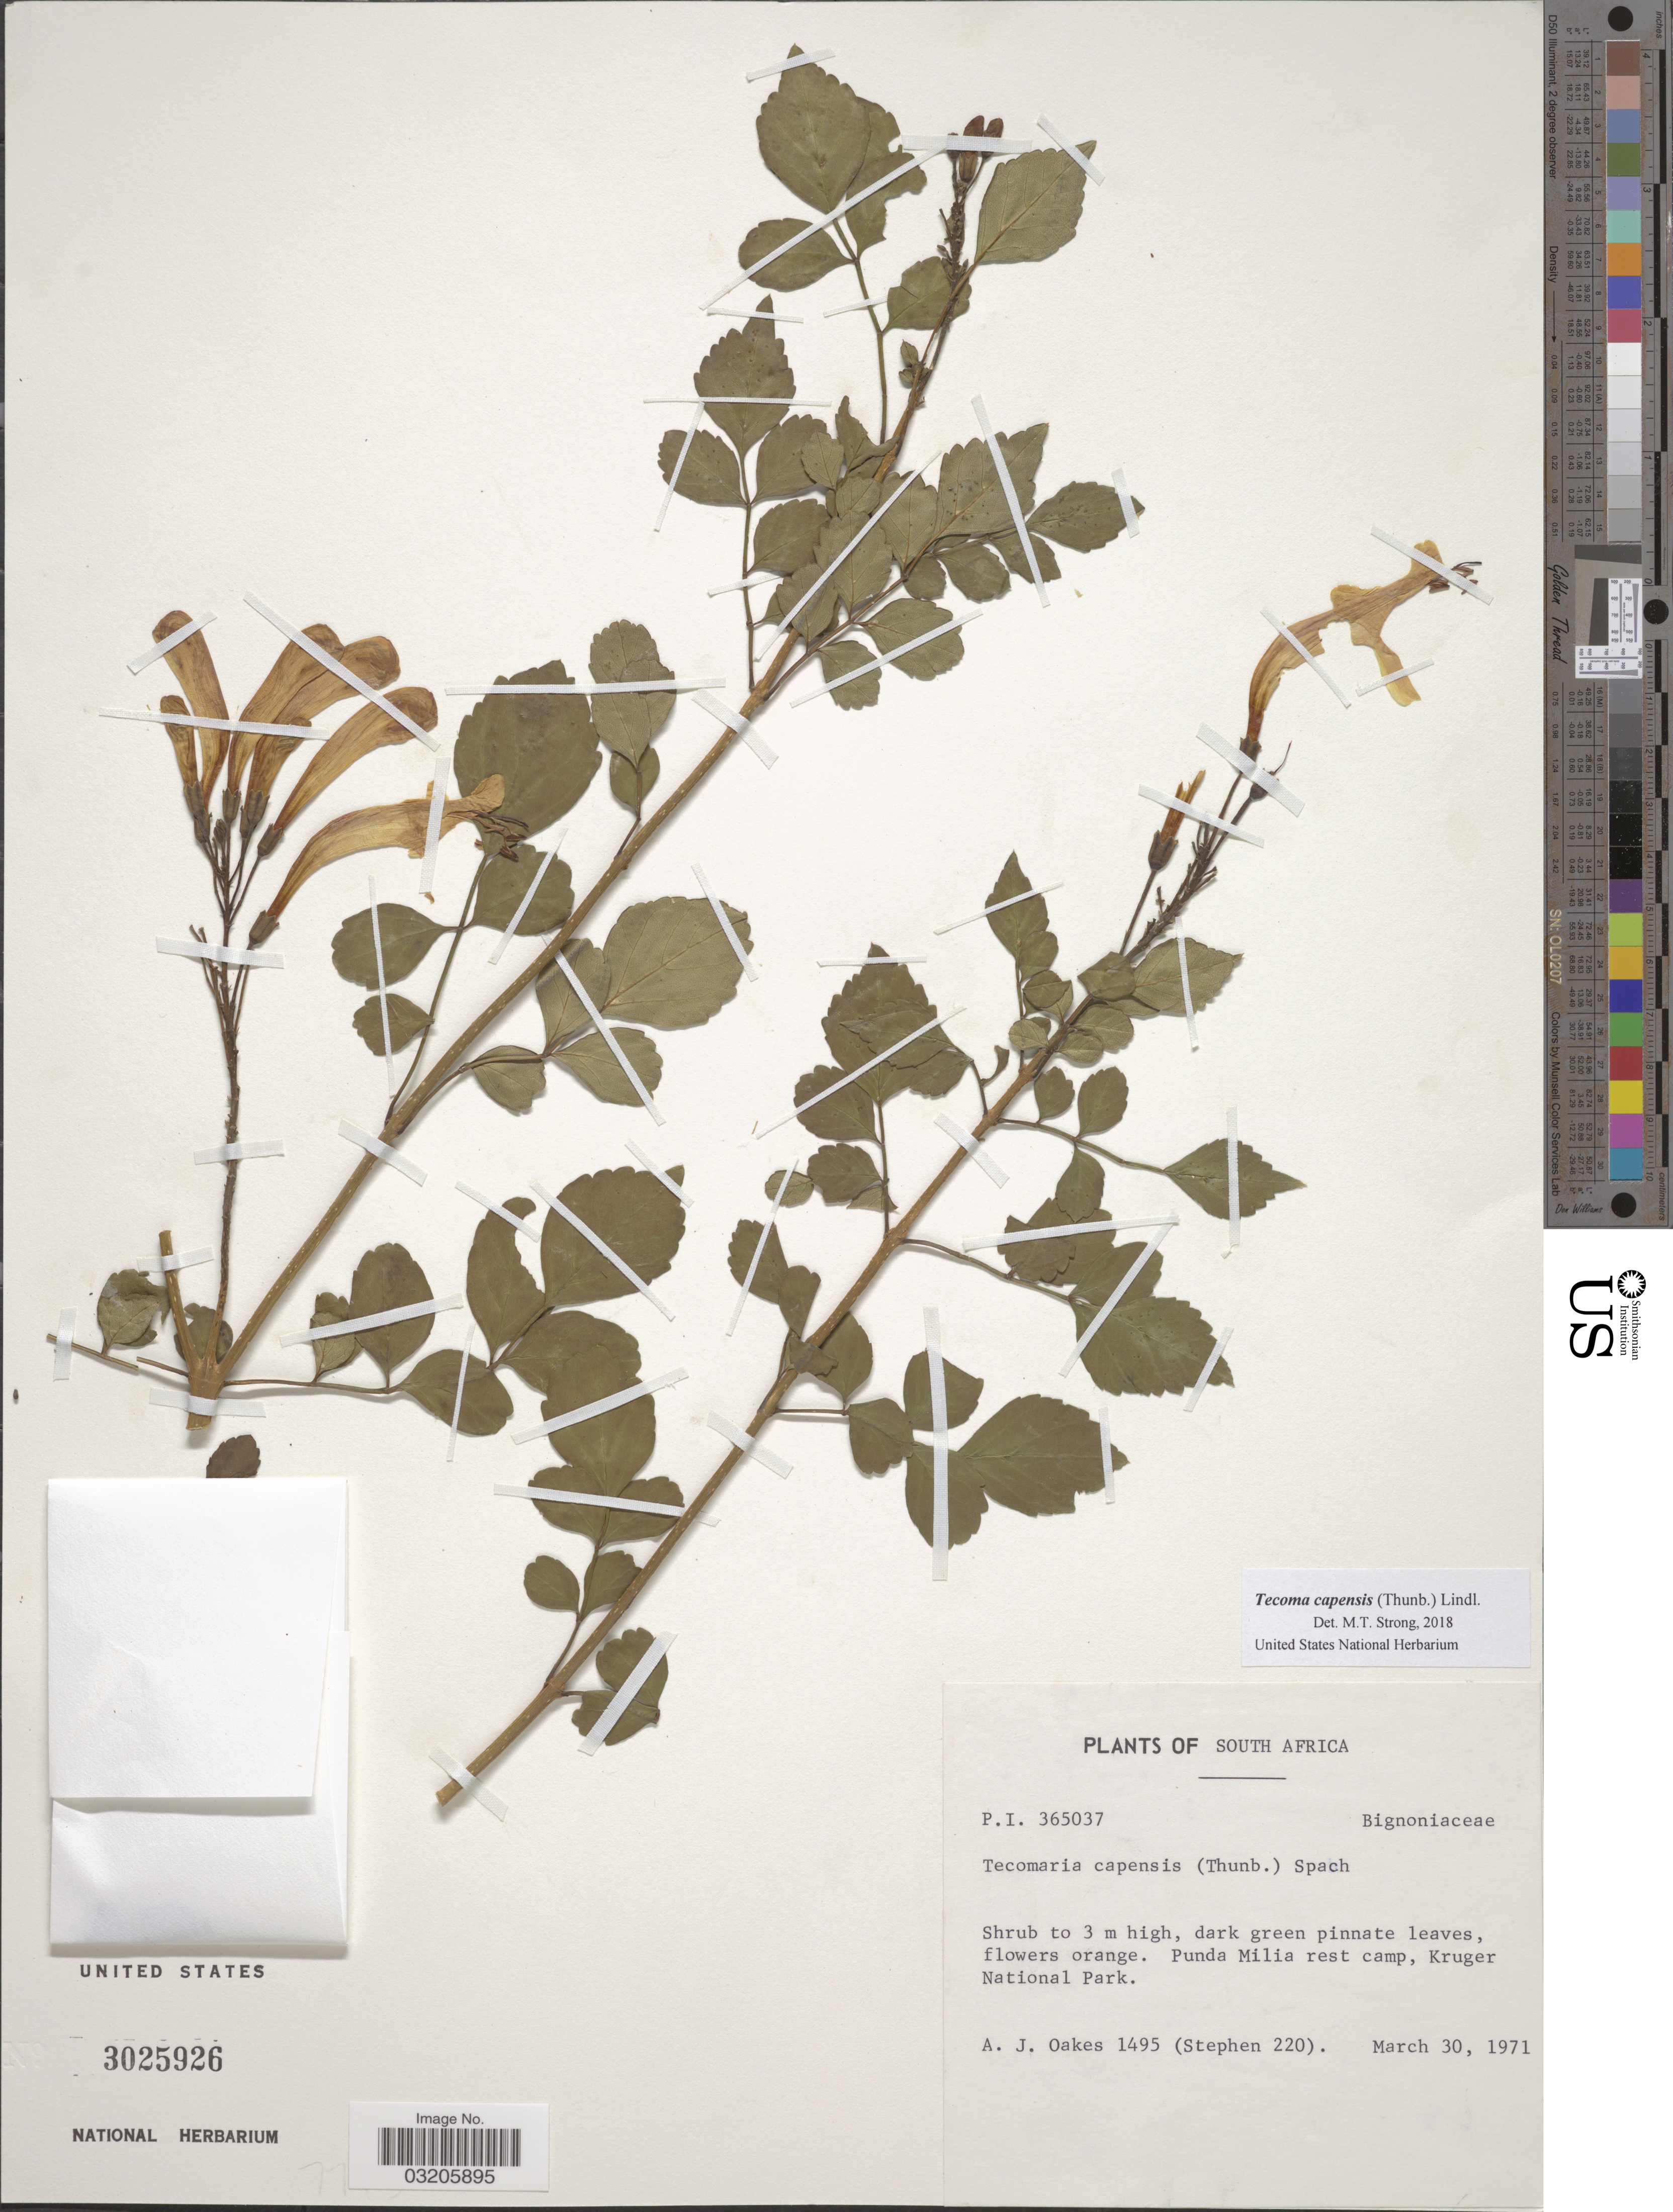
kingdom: Plantae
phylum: Tracheophyta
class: Magnoliopsida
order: Lamiales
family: Bignoniaceae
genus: Tecoma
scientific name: Tecoma capensis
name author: (Thunb.) Lindl.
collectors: A. Oakes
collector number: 1495/220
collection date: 1971-03-30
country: South Africa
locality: Punda Milia rest camp, Kruger National Park.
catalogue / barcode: US 3025926